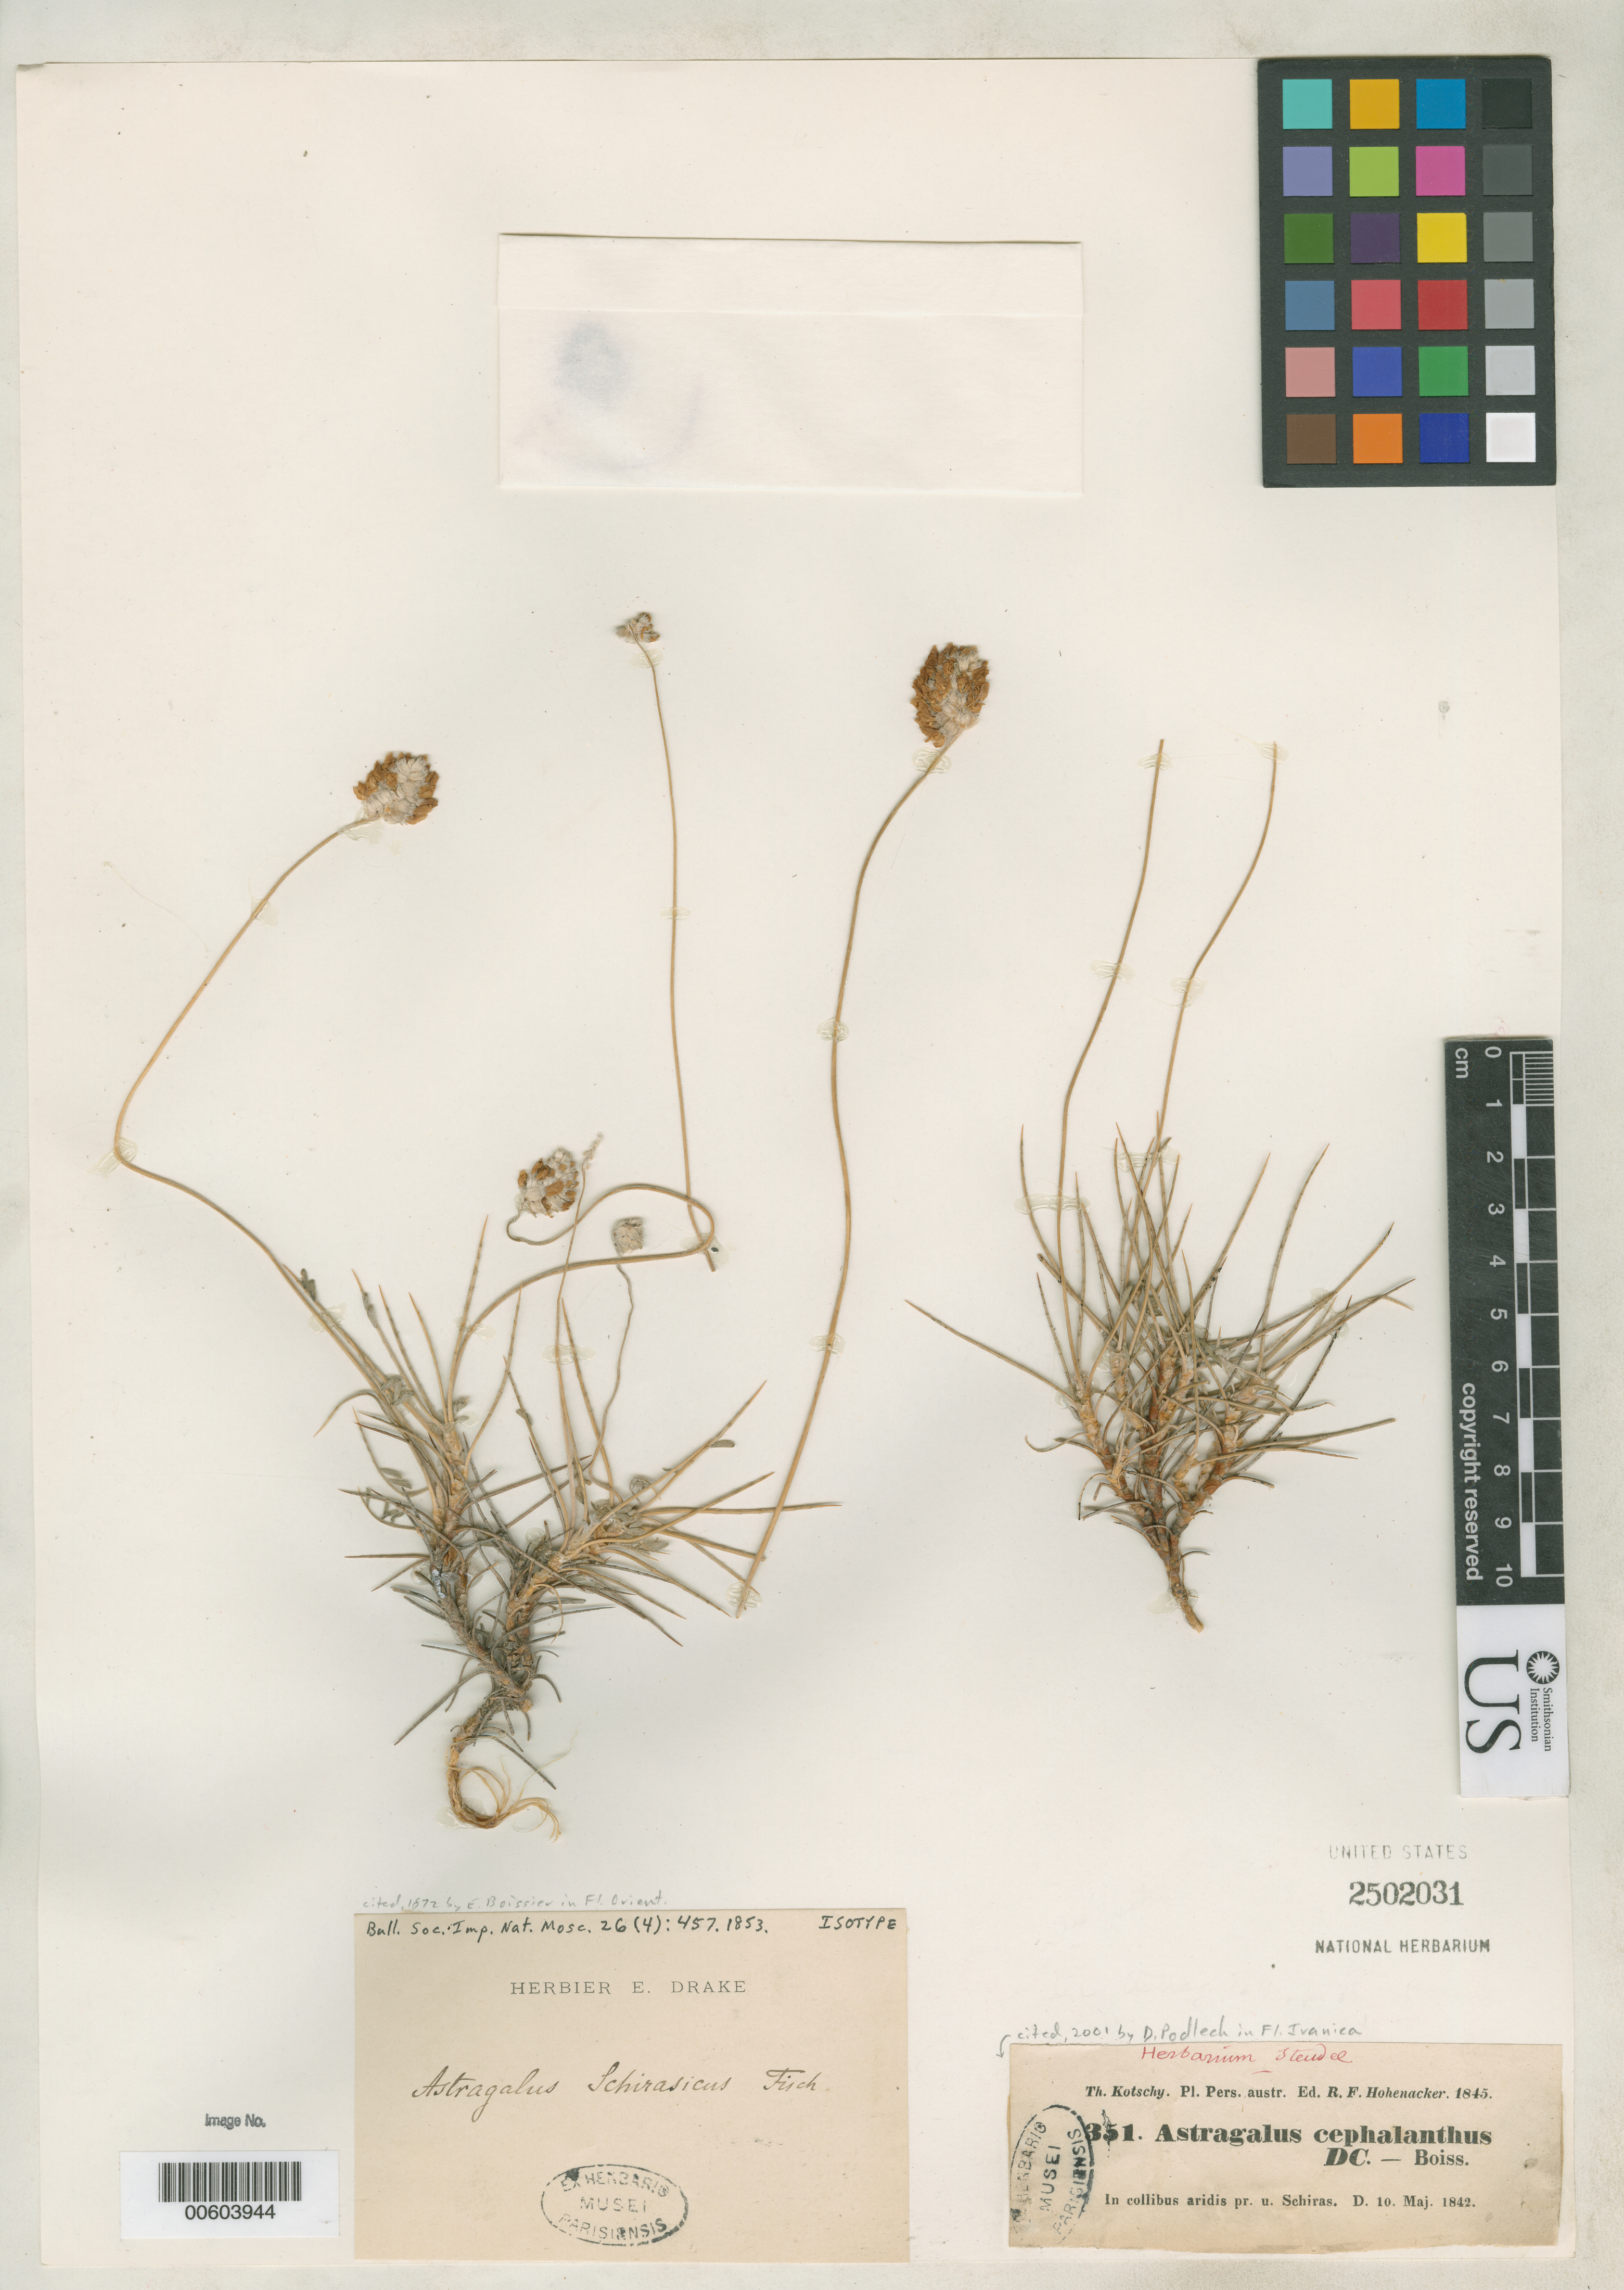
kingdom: Plantae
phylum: Tracheophyta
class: Magnoliopsida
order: Fabales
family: Fabaceae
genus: Astragalus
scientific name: Astragalus schirasicus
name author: Fisch.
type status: Isotype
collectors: K. G. Kotschy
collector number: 351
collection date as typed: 10 May 1842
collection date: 1842-05-10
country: Iran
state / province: Fars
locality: In collibus aridis pr. U. Schiras.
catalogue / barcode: US 2502031